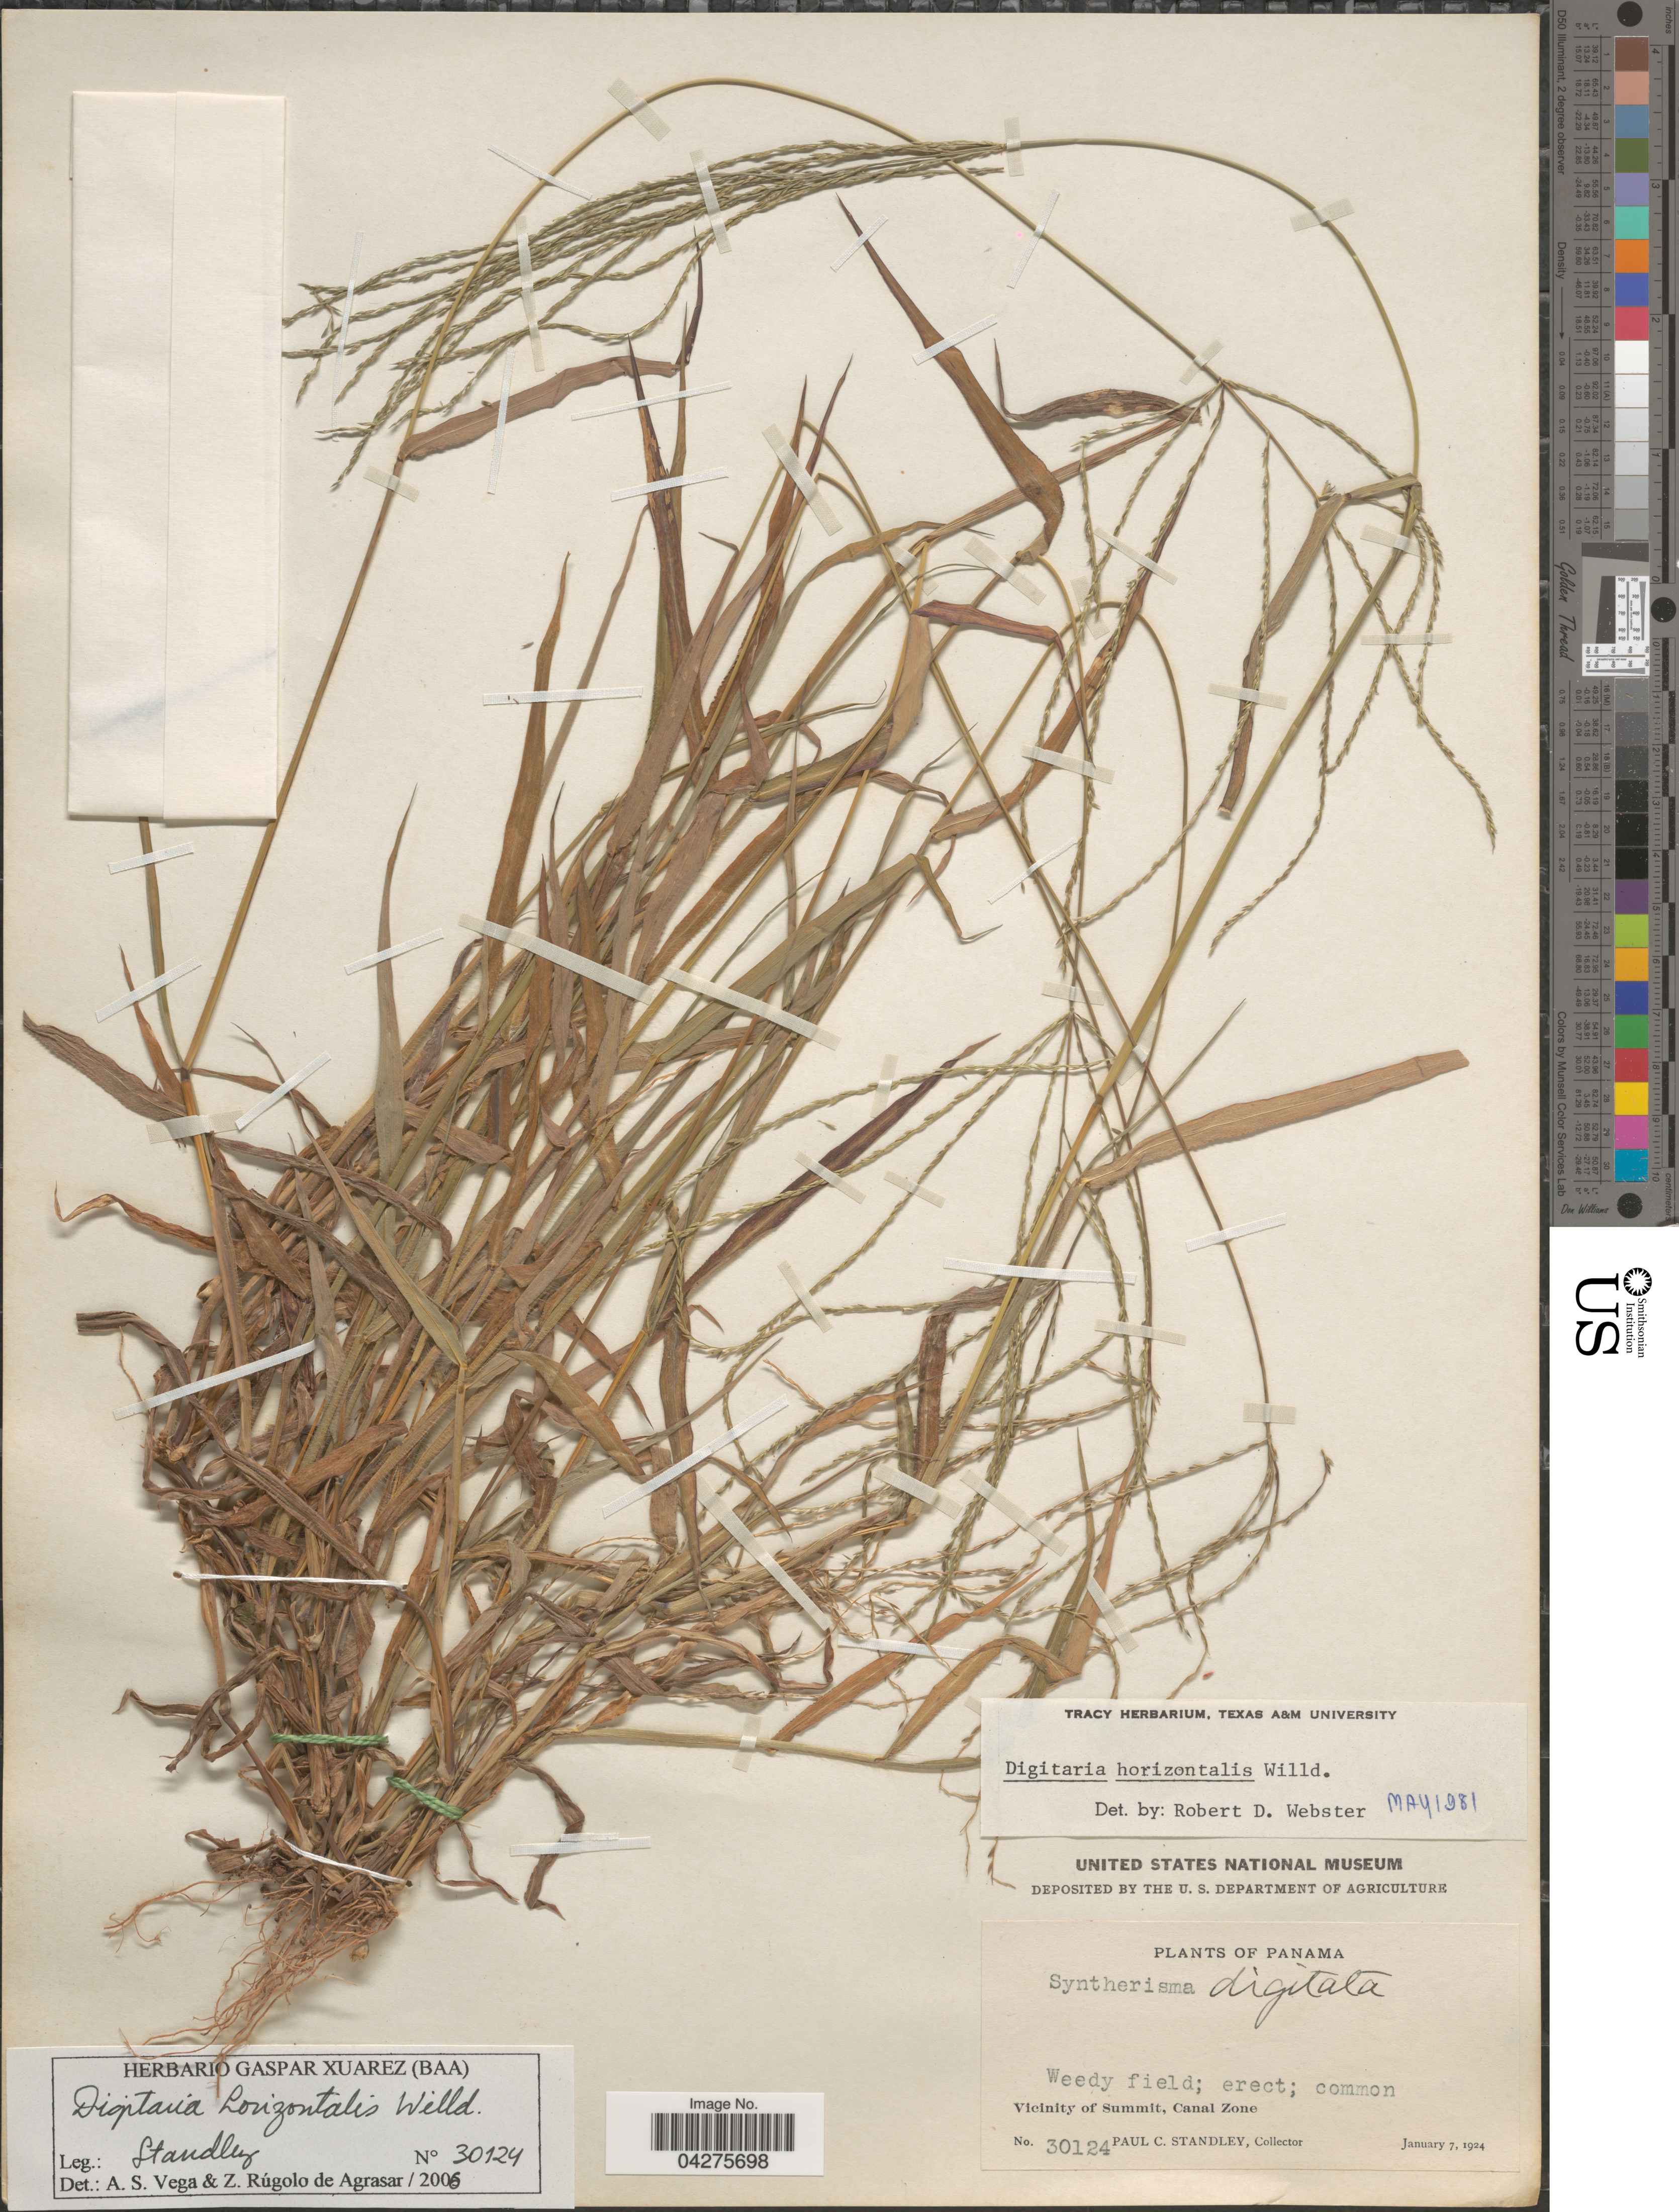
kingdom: Plantae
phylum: Tracheophyta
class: Liliopsida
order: Poales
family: Poaceae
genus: Digitaria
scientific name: Digitaria horizontalis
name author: Willd.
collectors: P. C. Standley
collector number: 30124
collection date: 1924-01-07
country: Panama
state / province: Colón / Panamá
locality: Vicinity of Summit, Canal Zone.